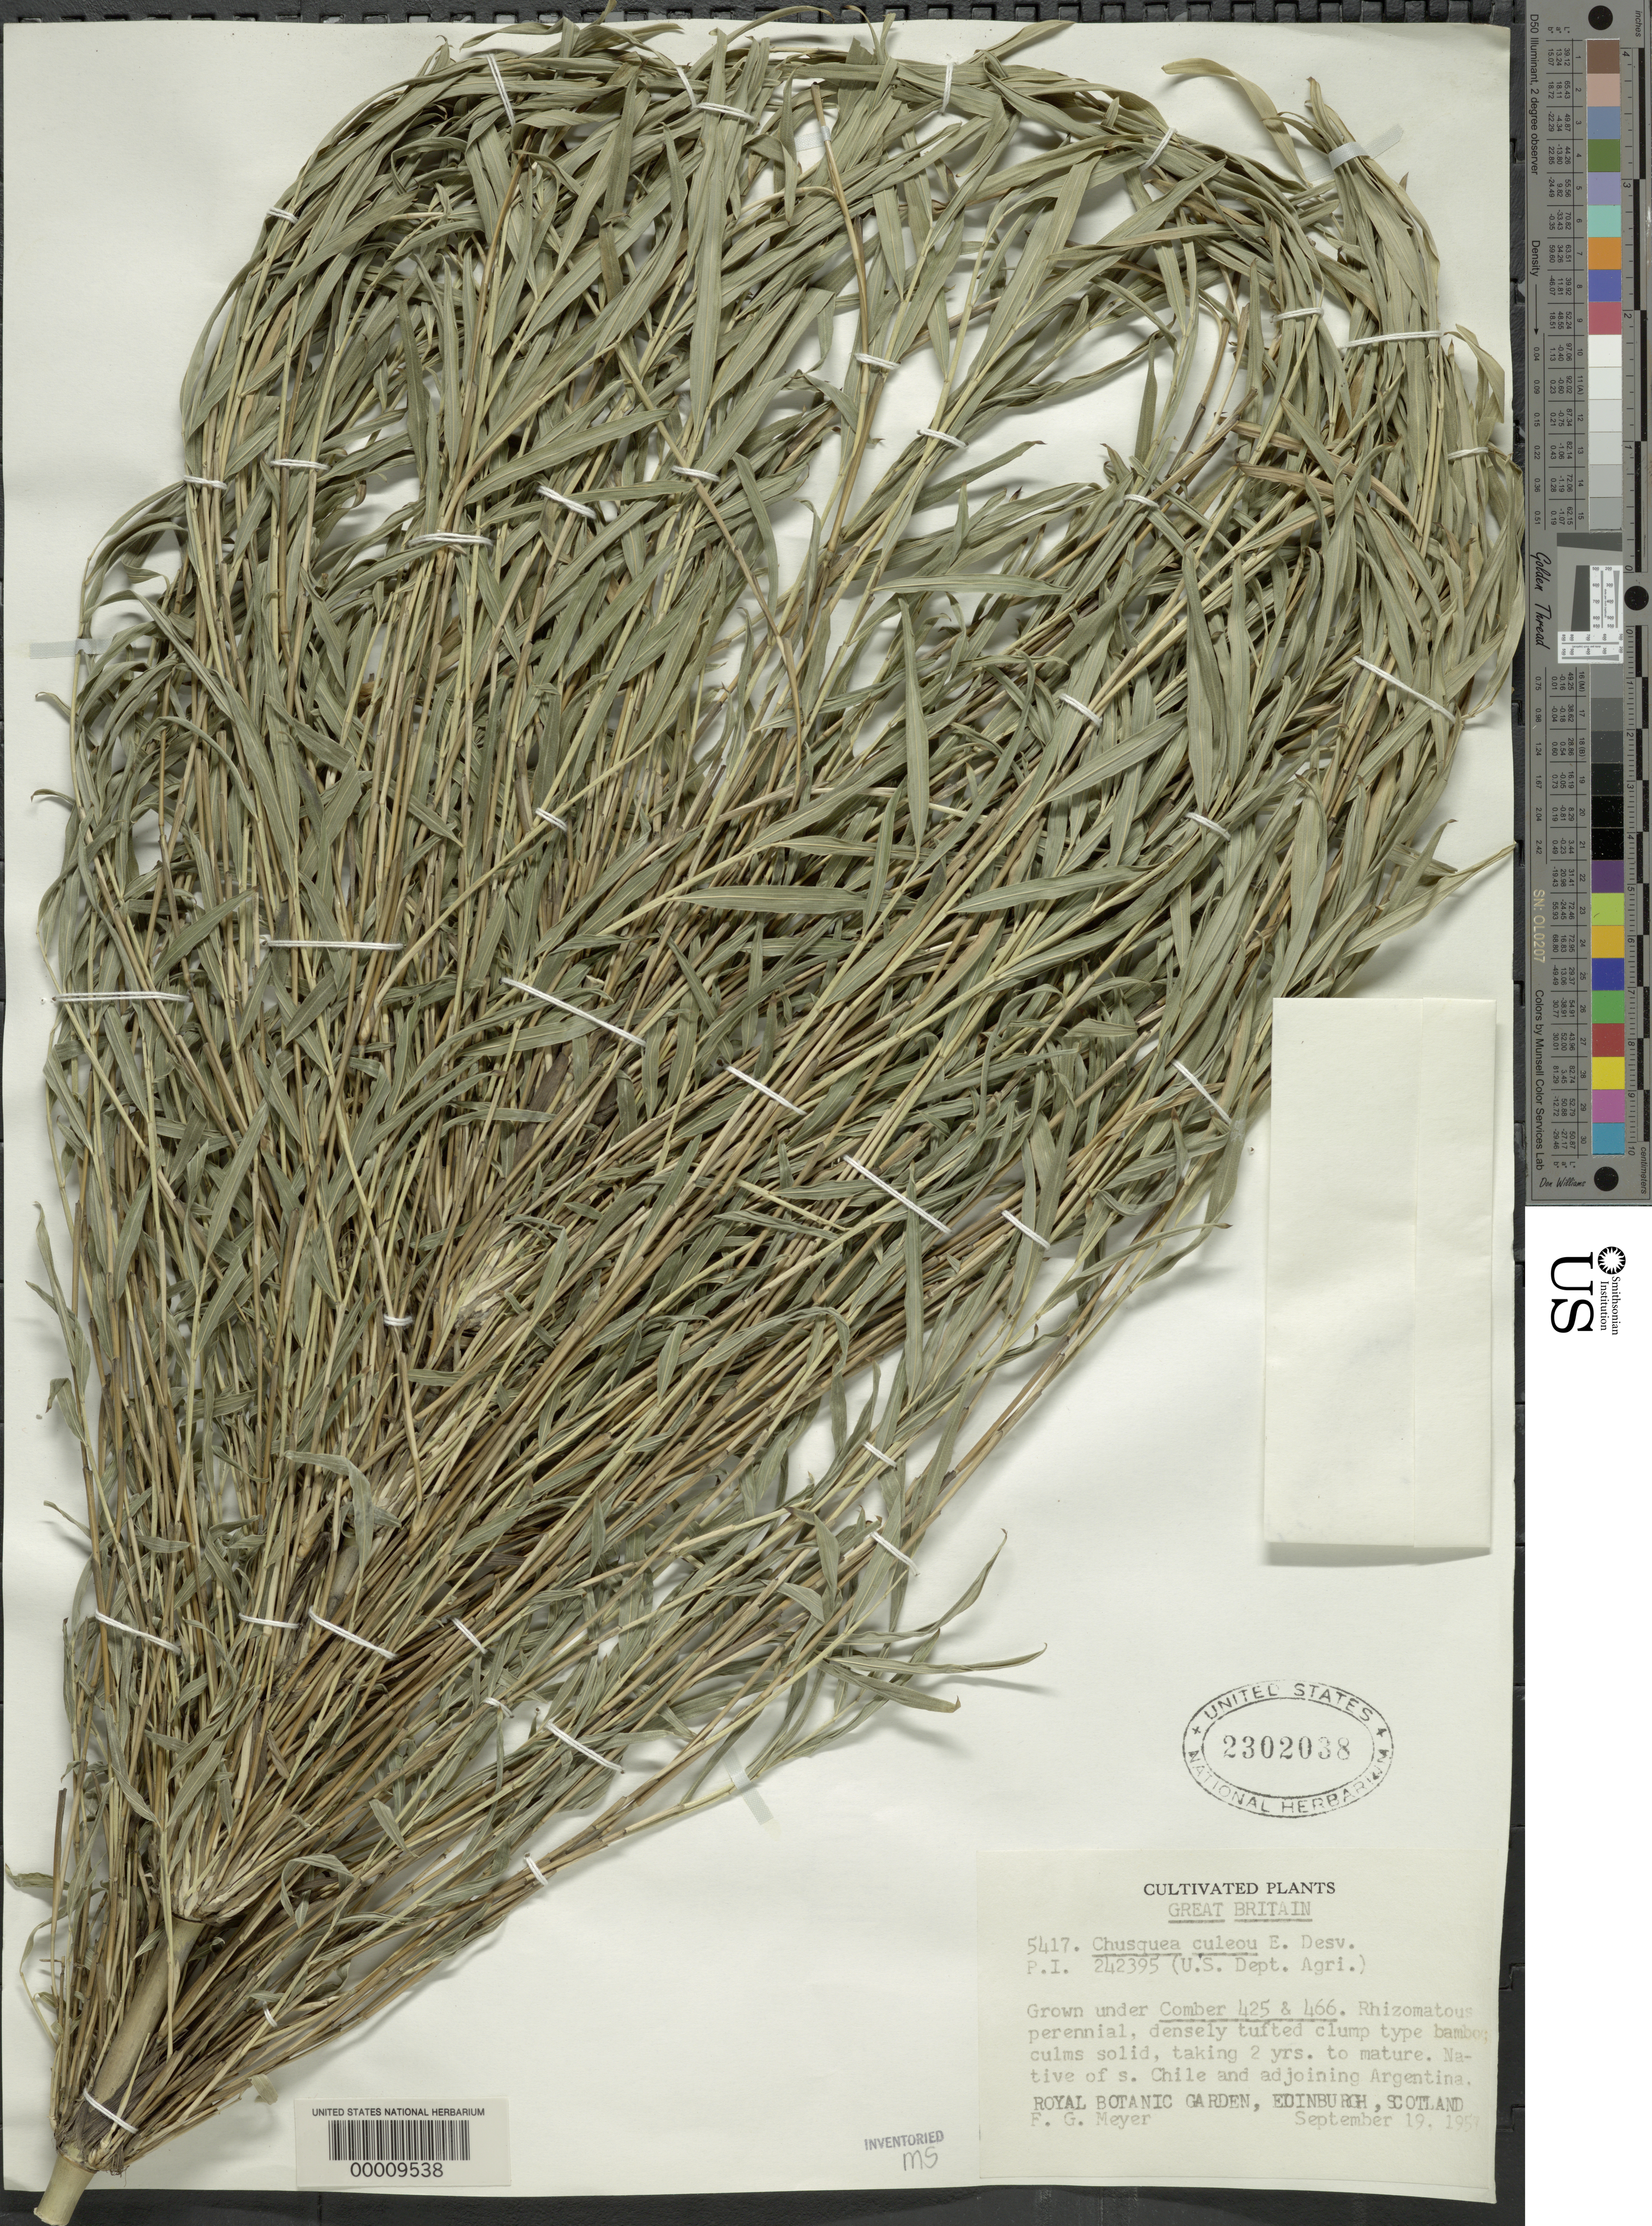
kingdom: Plantae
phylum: Tracheophyta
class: Liliopsida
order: Poales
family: Poaceae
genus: Chusquea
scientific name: Chusquea culeou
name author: É. Desv.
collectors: F. G. Meyer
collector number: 5417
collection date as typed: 19 Sep 1957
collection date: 1957-09-19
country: United Kingdom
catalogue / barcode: US 2302038